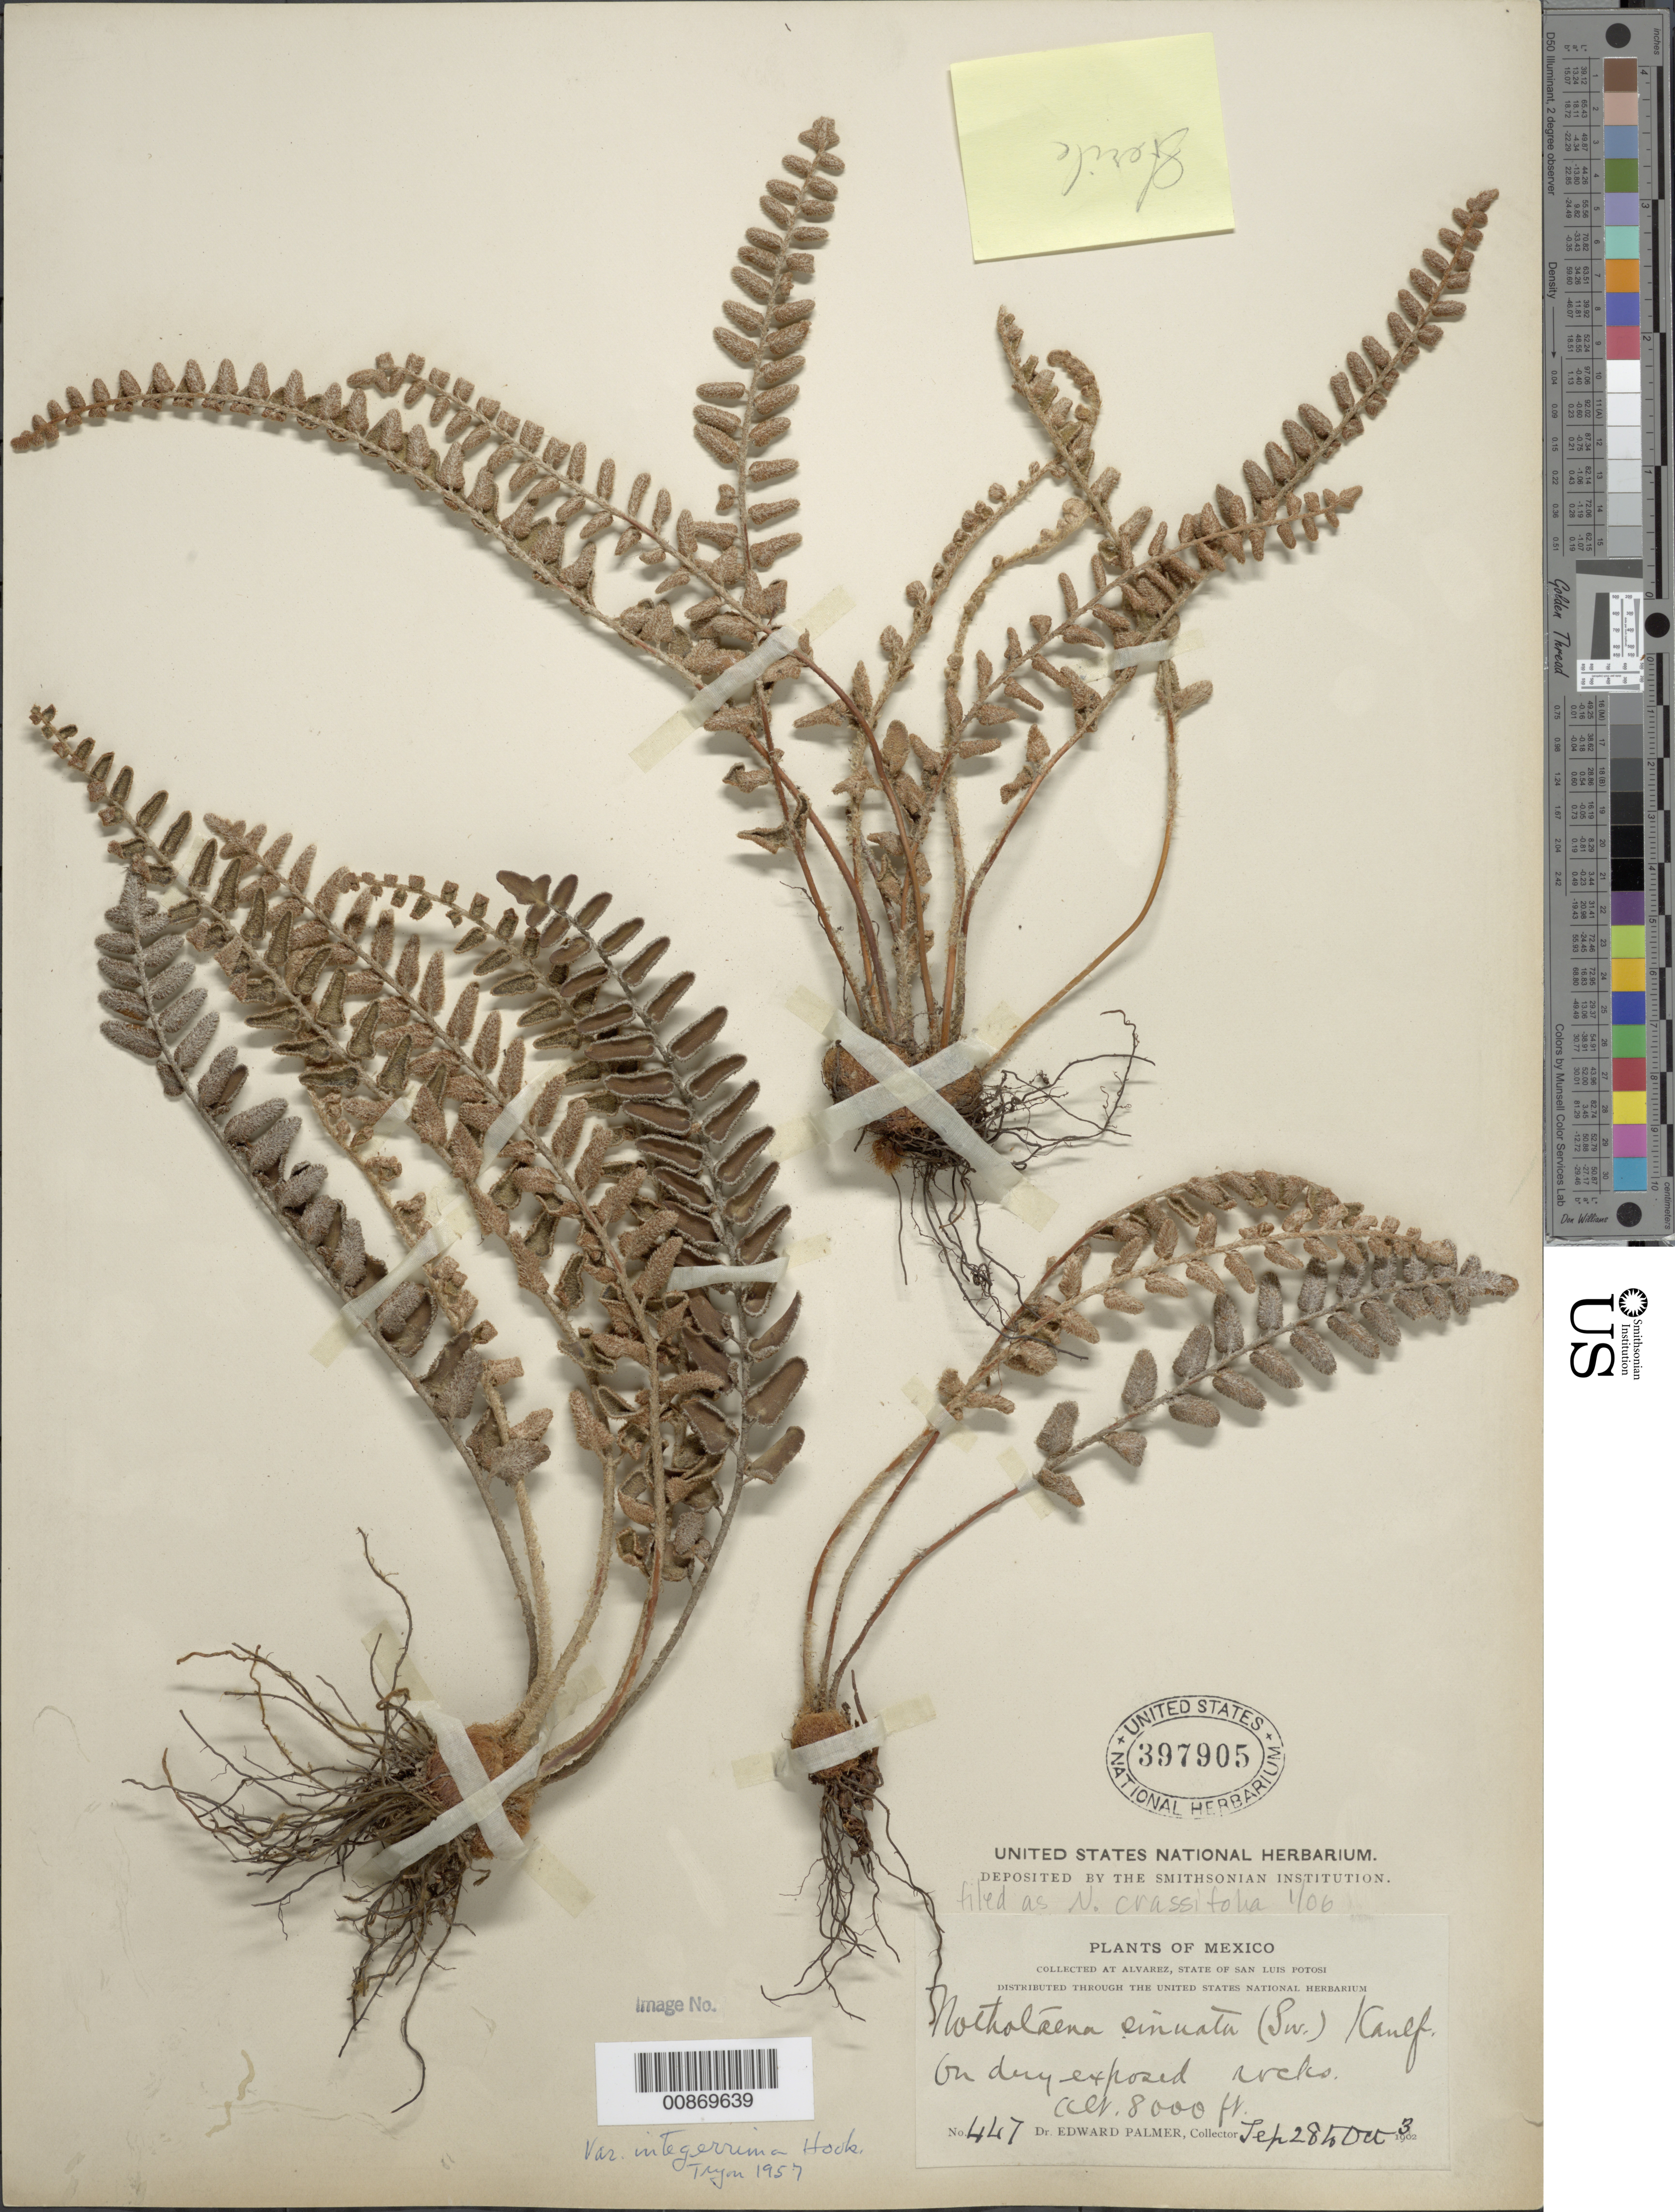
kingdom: Plantae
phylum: Tracheophyta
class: Polypodiopsida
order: Polypodiales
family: Pteridaceae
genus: Astrolepis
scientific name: Astrolepis integerrima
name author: (Hook.) D.M. Benham & Windham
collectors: E. Palmer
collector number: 447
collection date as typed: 28 Sep 1902 to 03 Oct 1902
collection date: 1902-09-28/1902-10-03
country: Mexico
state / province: San Luis Potosí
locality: Alvarez, San Luis Potosí.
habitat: On dry exposed rocks.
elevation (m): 2438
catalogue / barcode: US 397905